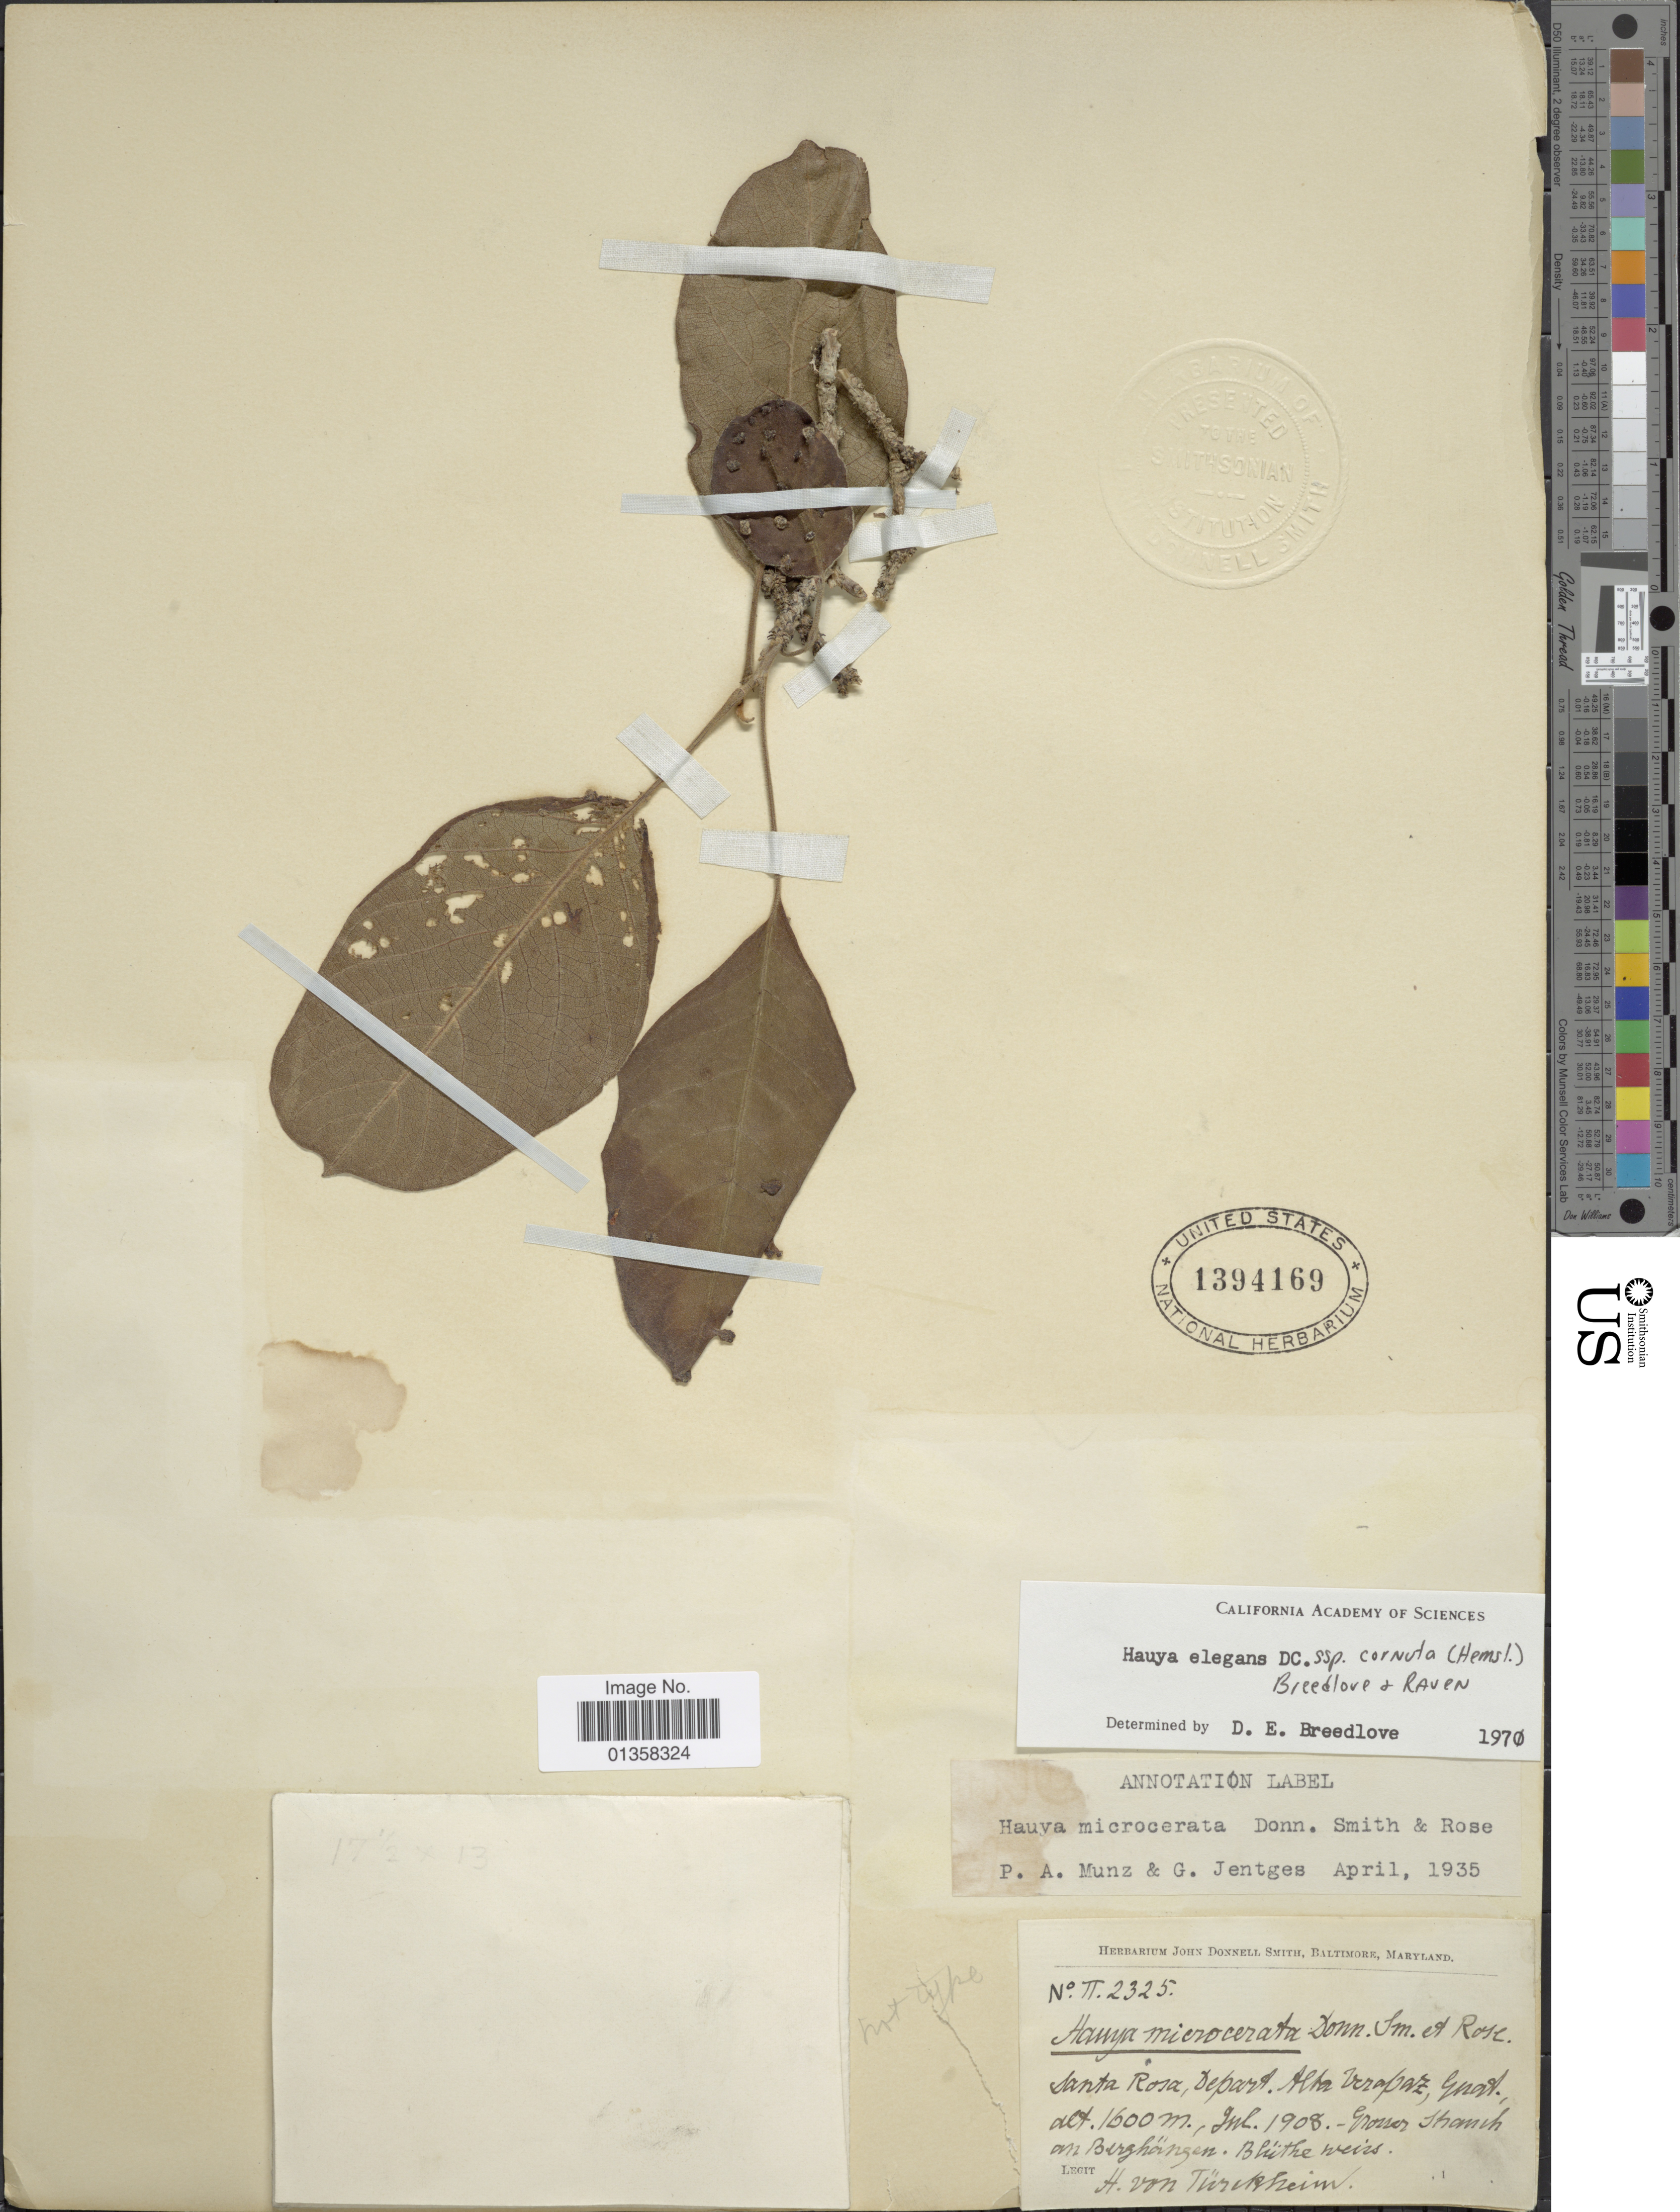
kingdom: Plantae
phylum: Tracheophyta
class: Magnoliopsida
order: Myrtales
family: Onagraceae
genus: Ludwigia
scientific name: Ludwigia hyssopifolia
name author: (G. Don) Exell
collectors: H. von Türckheim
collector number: II2325*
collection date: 1908-07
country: Guatemala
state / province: Santa Rosa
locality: Depart. Alta Verapaz, Guat.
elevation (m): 1600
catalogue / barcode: US 1394169